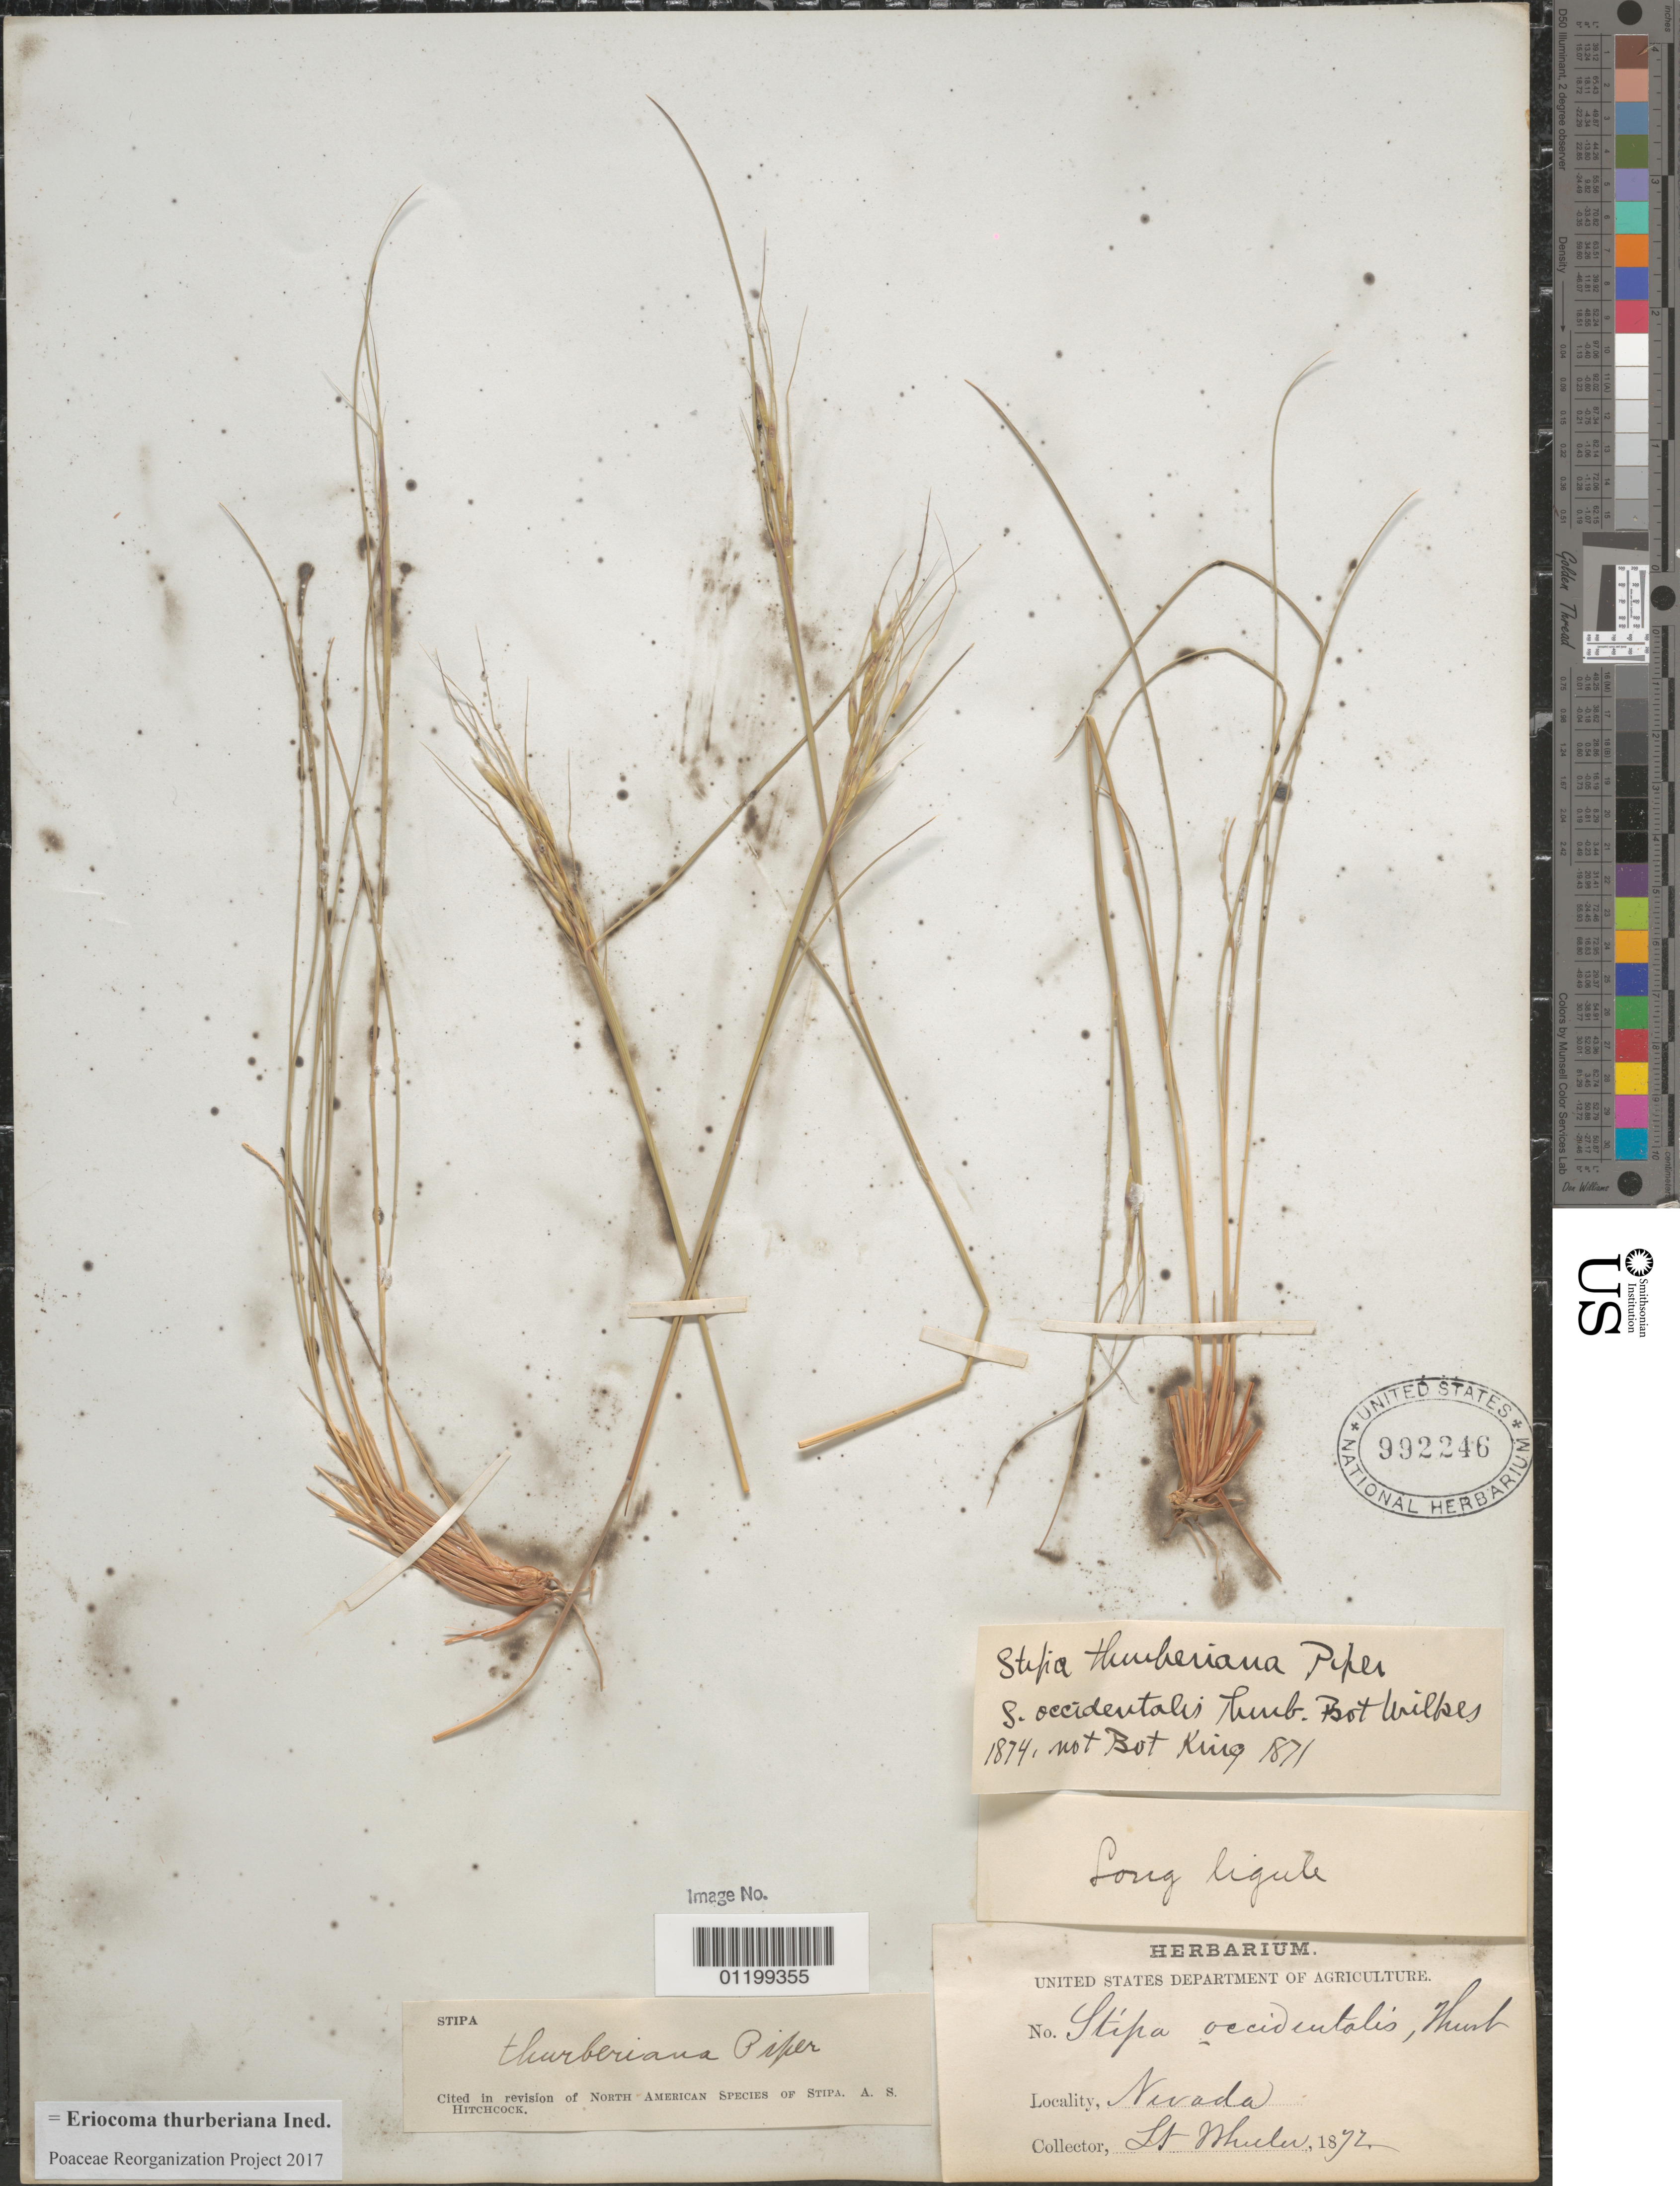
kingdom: Plantae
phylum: Tracheophyta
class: Liliopsida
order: Poales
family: Poaceae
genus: Eriocoma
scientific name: Eriocoma thurberiana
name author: (Piper) Romasch.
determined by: Poaceae Reorganization Project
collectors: -- Wheeler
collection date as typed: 1872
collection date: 1872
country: United States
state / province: Nevada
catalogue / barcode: US 992246